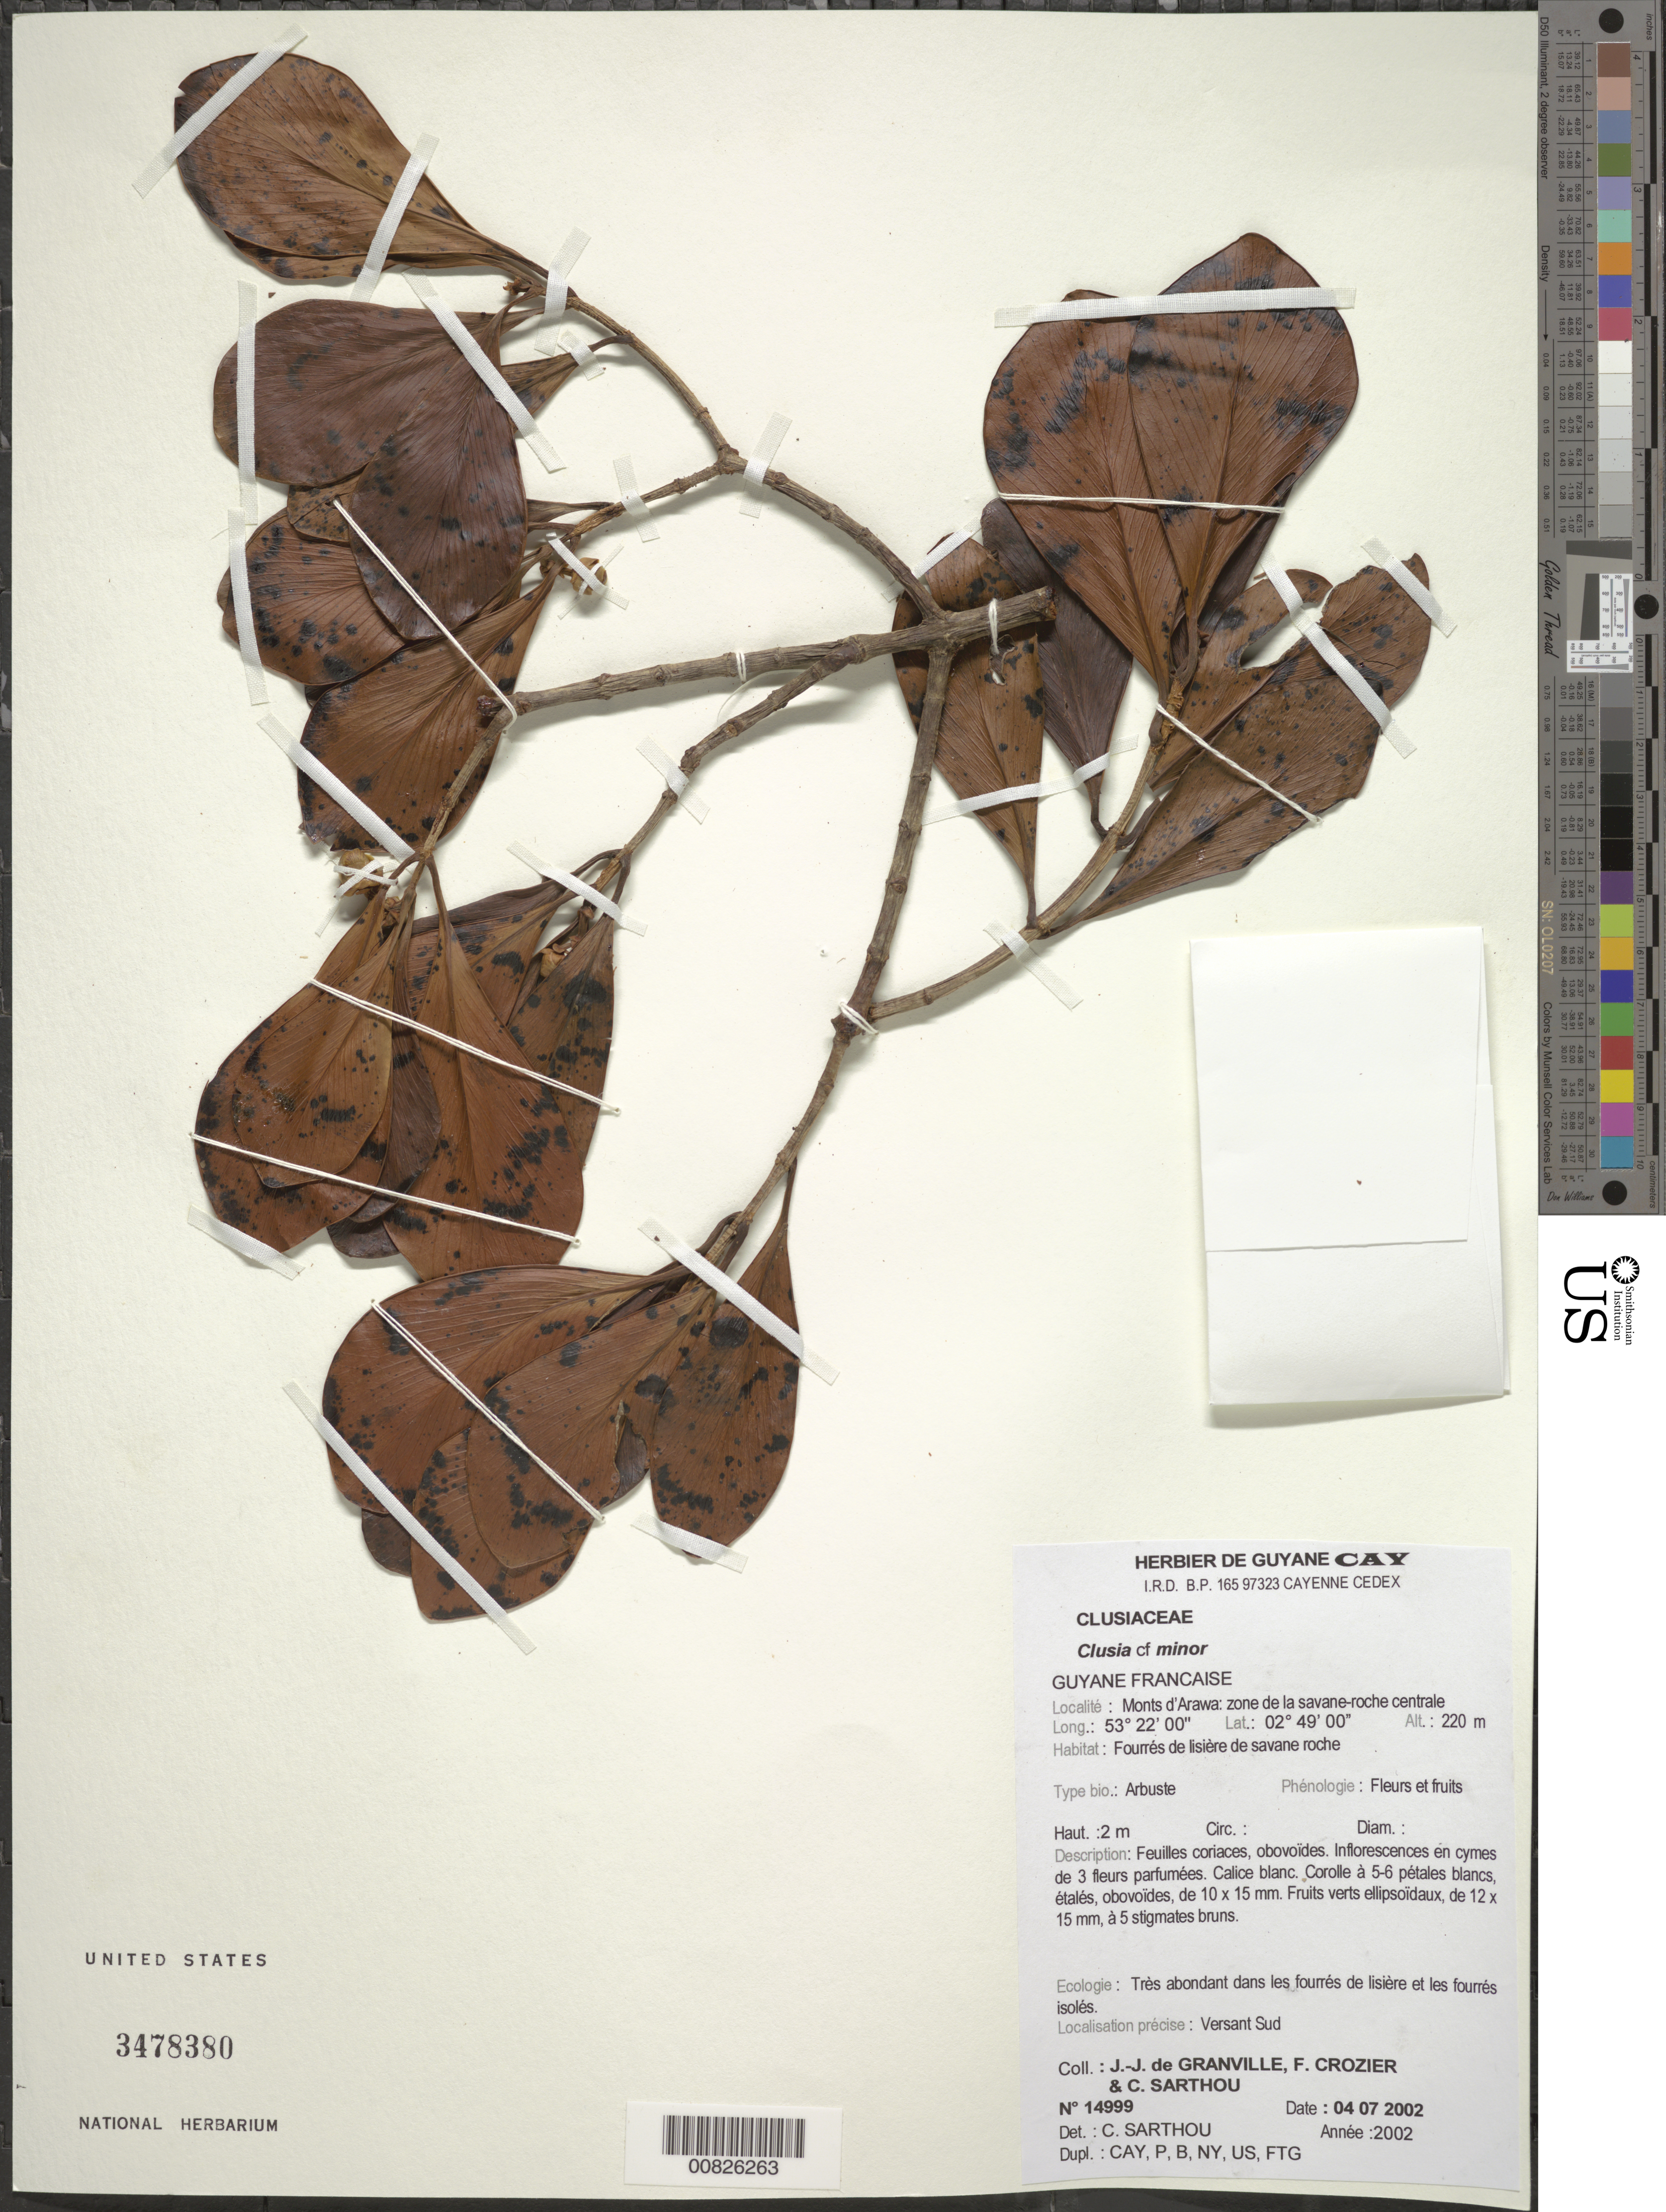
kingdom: Plantae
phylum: Tracheophyta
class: Magnoliopsida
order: Malpighiales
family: Clusiaceae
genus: Clusia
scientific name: Clusia minor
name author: L.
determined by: Sarthou, C.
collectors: J.-J. de Granville, F. Crozier & C. Sarthou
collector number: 14999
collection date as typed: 4-Jul-02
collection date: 2002-07-04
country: French Guiana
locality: Monts d'Arawa, zone de la savane-roche centrale, versant sud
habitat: Fourrés de lisière de savane roche; dans les fourrés de lisière et les fourrés isolés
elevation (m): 220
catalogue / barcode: US 3478380